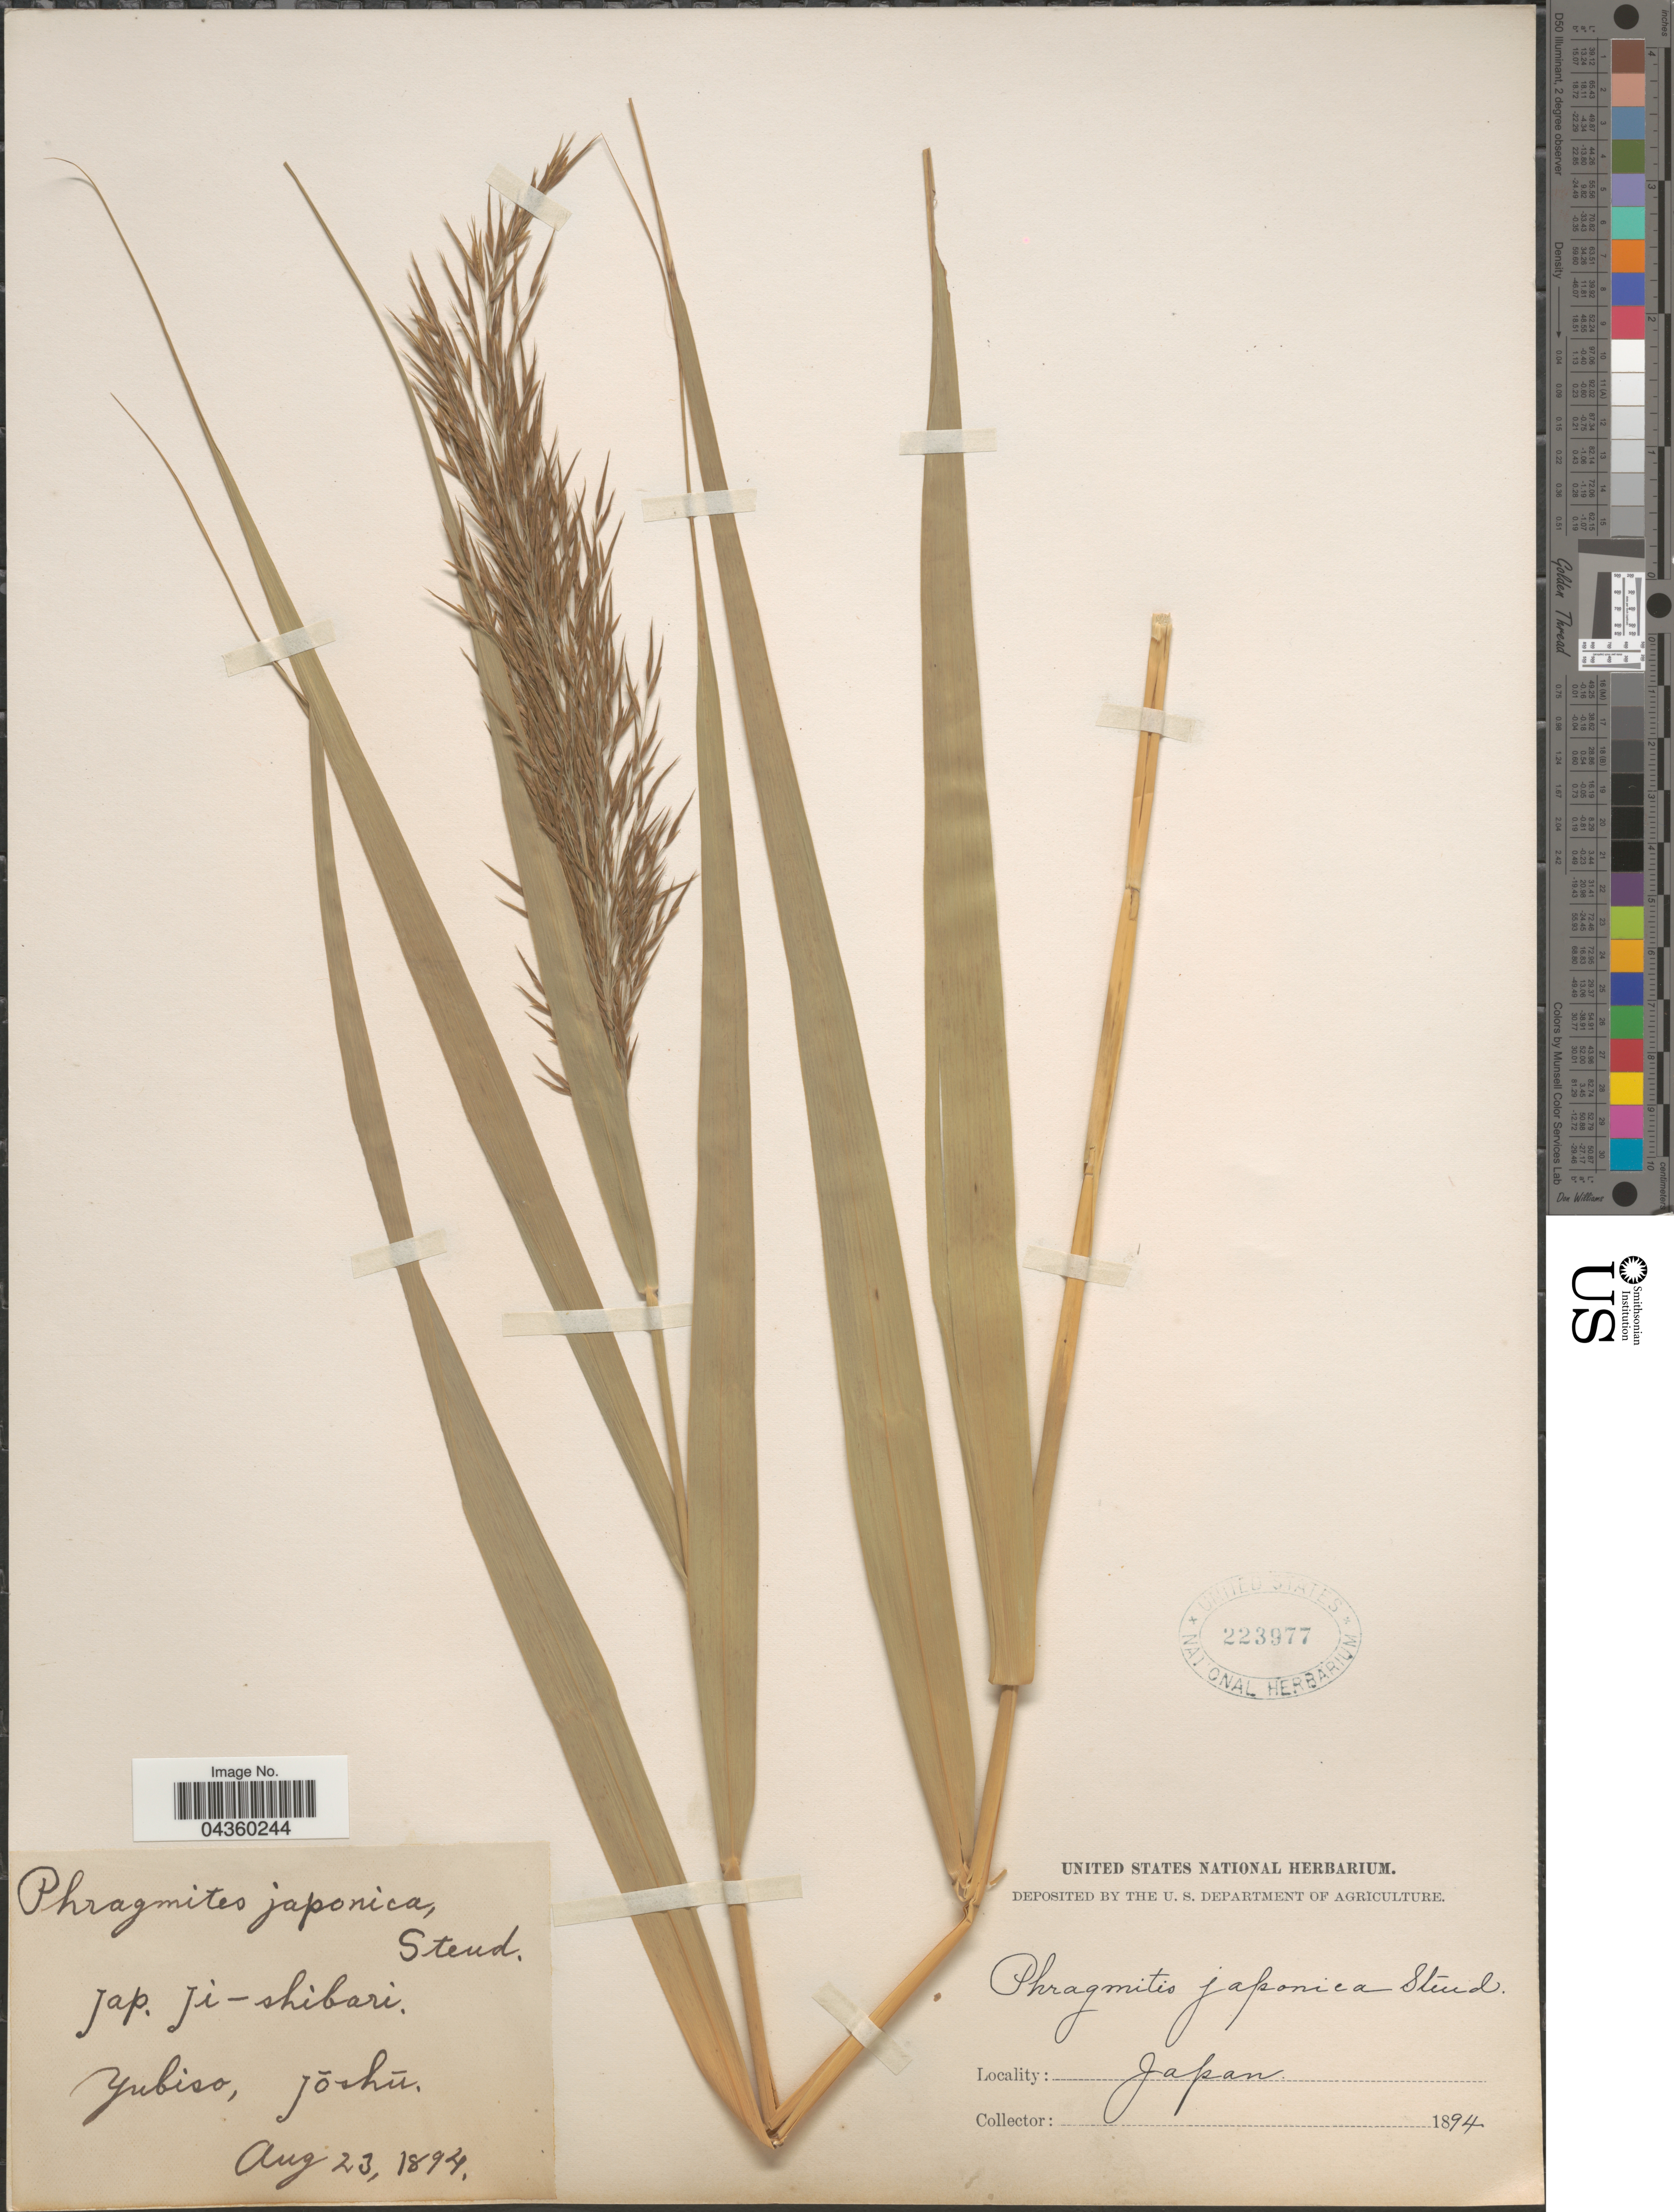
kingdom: Plantae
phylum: Tracheophyta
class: Liliopsida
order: Poales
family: Poaceae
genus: Phragmites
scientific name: Phragmites japonicus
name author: Steud.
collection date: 1894-08-23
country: Japan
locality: Yubiso, Jōshū.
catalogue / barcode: US 223977